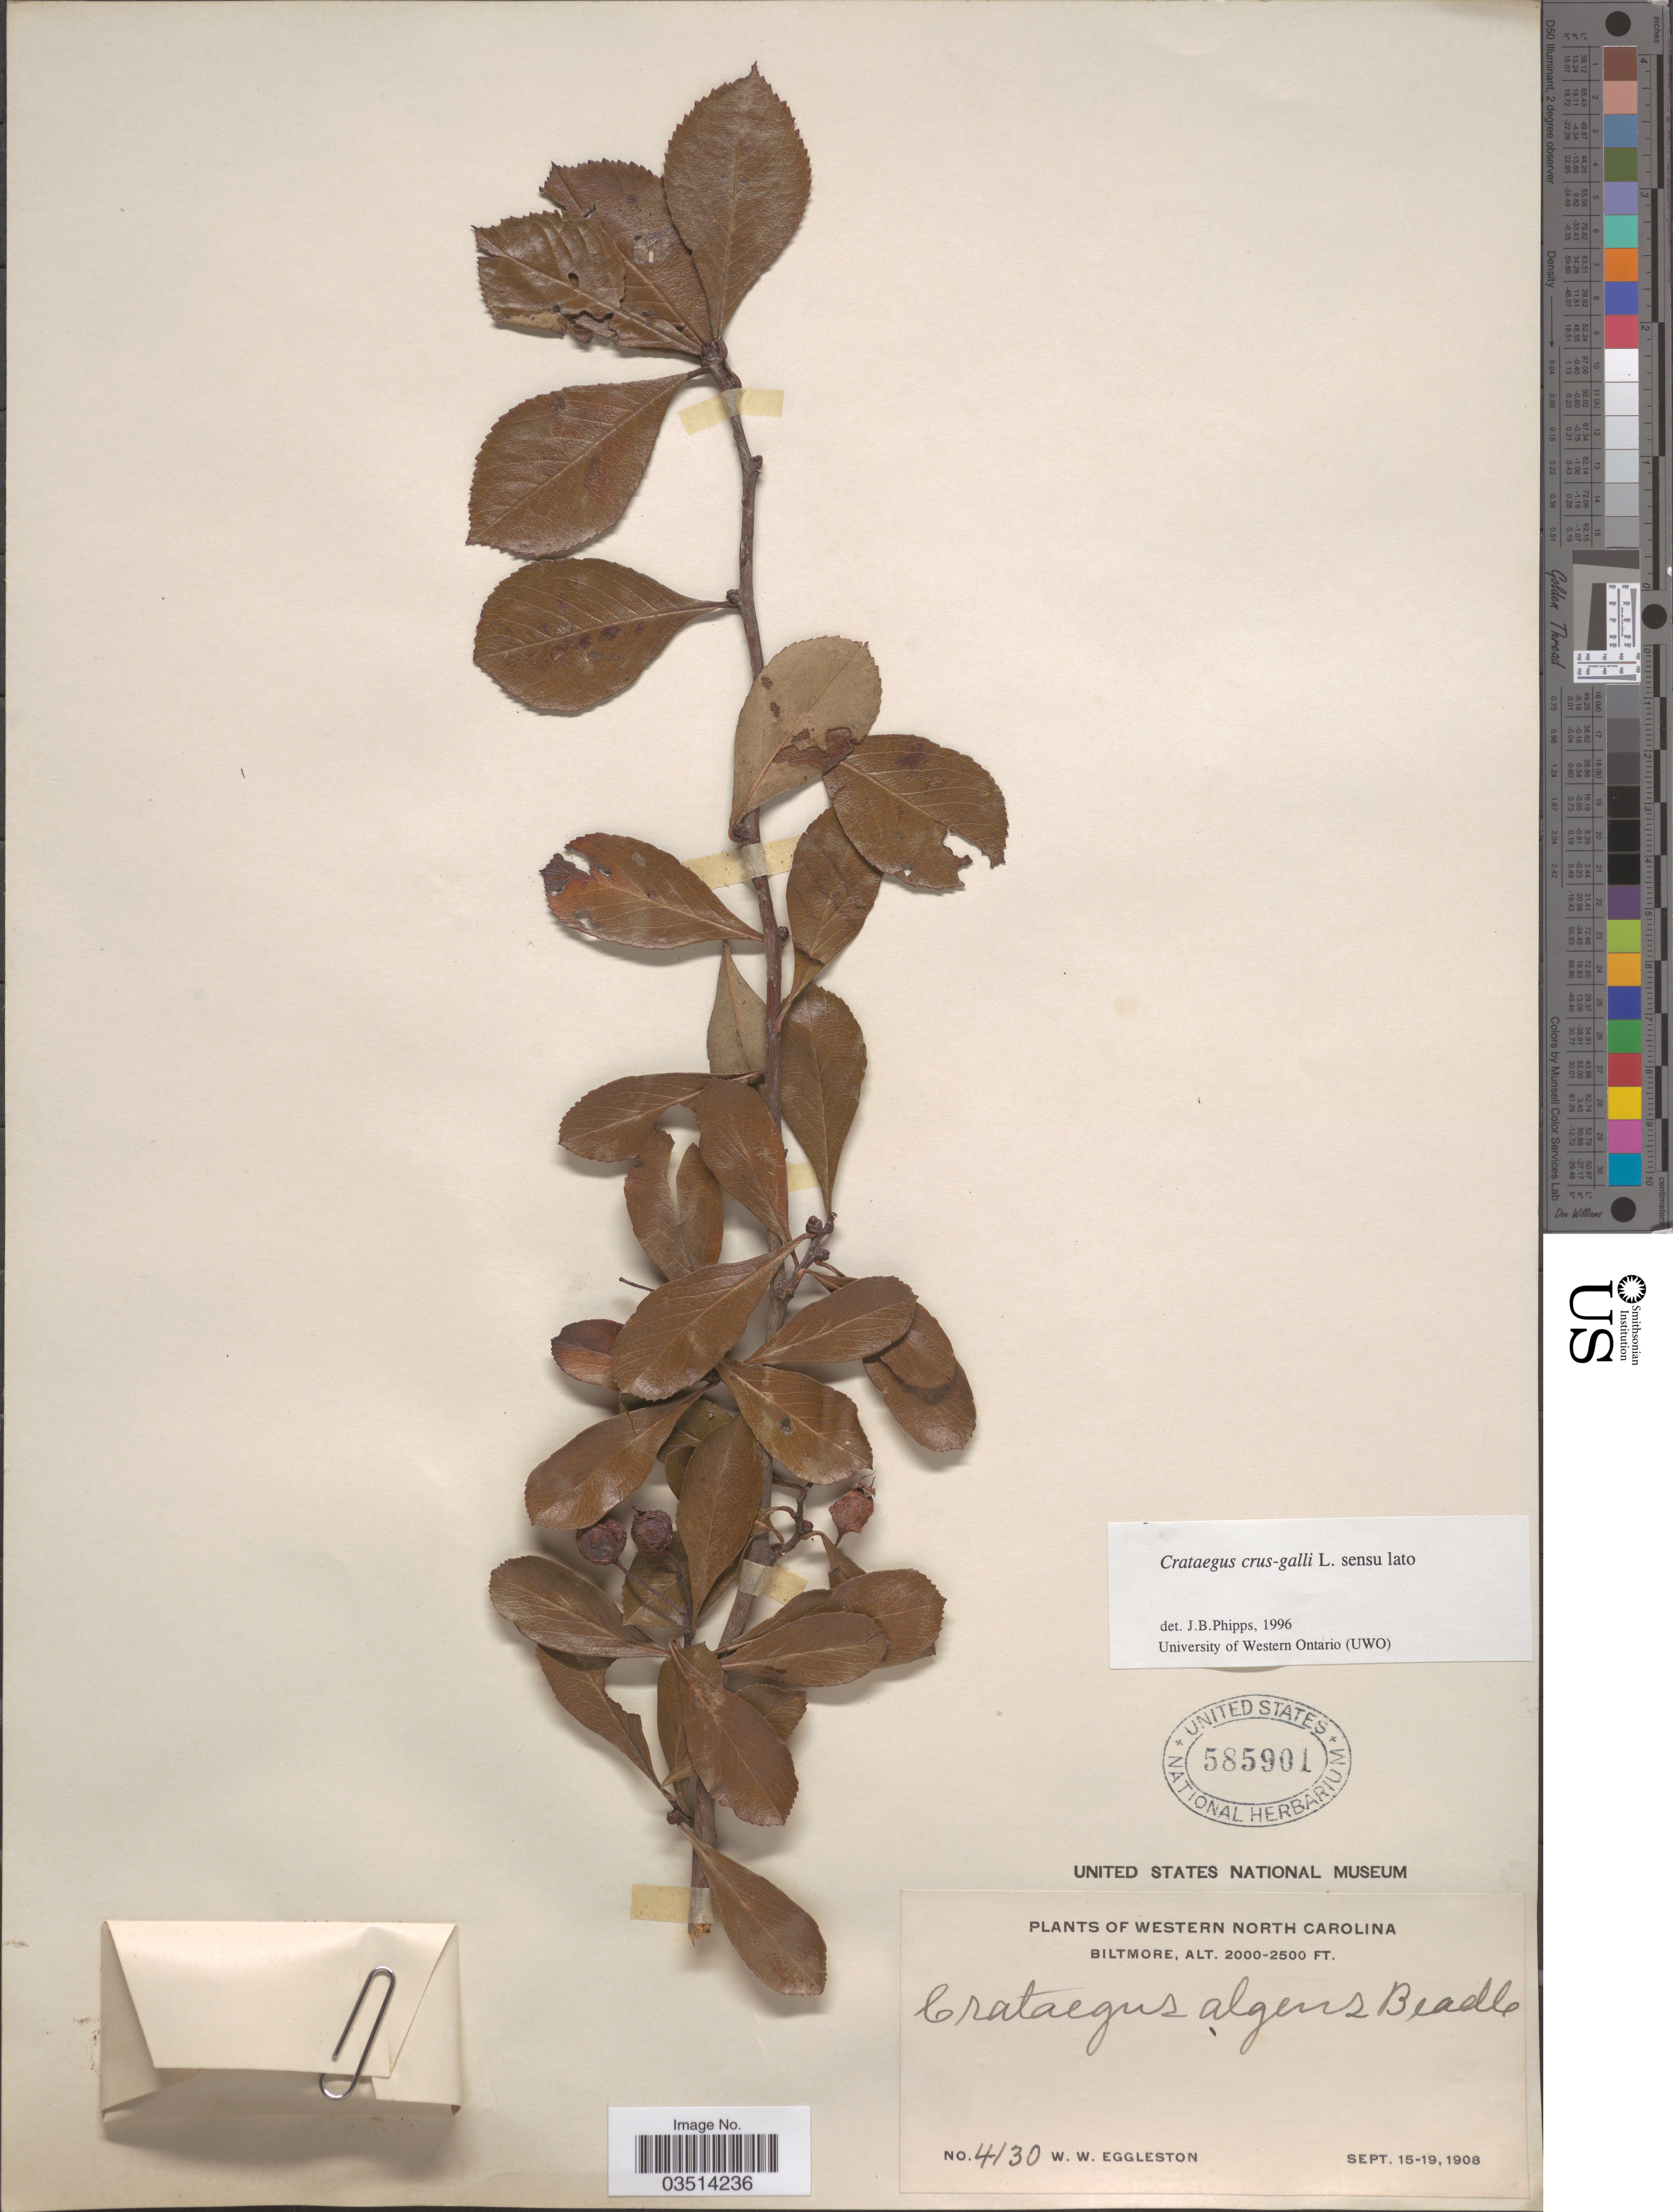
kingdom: Plantae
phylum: Tracheophyta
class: Magnoliopsida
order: Rosales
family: Rosaceae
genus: Crataegus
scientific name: Crataegus crus-galli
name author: L.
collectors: W. W. Eggleston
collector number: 4130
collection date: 1908-09-15/1908-09-19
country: United States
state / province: North Carolina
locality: Western North Carolina. Biltmore.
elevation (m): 610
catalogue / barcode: US 585901